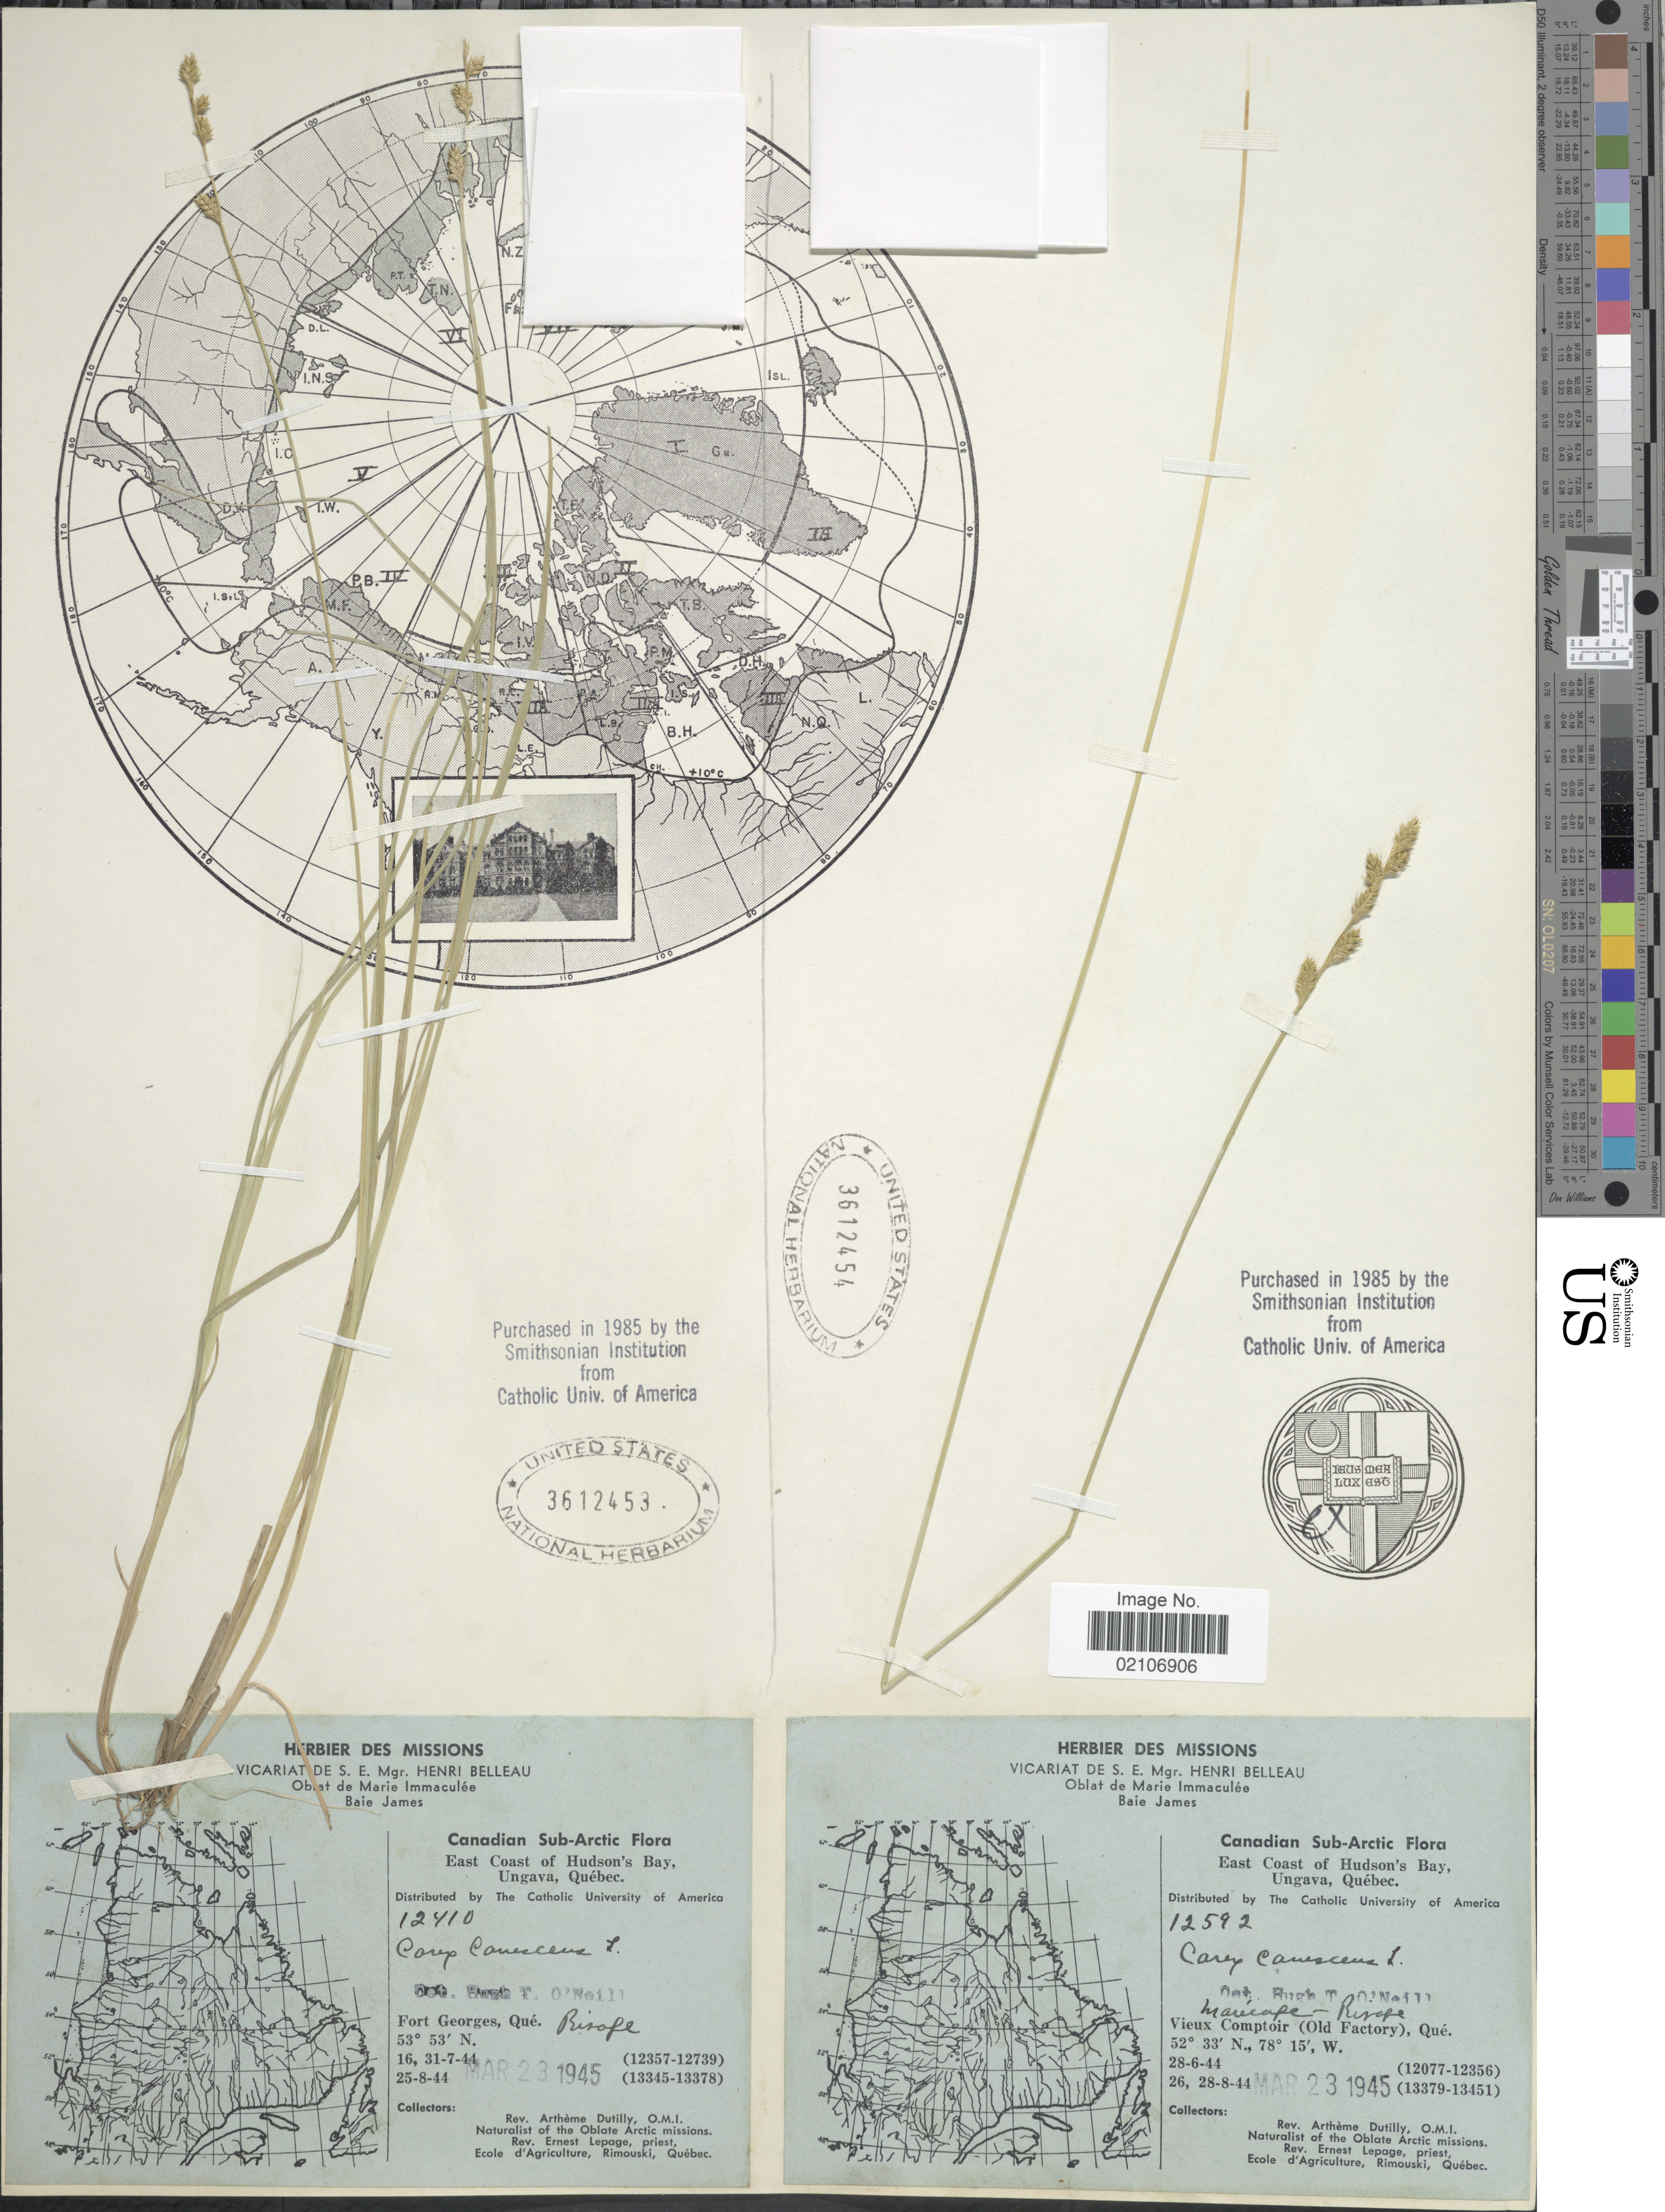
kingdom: Plantae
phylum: Tracheophyta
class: Liliopsida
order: Poales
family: Cyperaceae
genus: Carex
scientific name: Carex canescens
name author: L.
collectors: A. Dutilly & E. Lepage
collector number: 12410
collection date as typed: Transcribed d/m/y: 16/7/44 to 25/8/44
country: Canada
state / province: Quebec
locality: Canadian Sub-Arctic, East Coast of Hudson's Bay, Ungava, Quebec. Fort Georges, Que. Risofe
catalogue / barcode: US 3612453